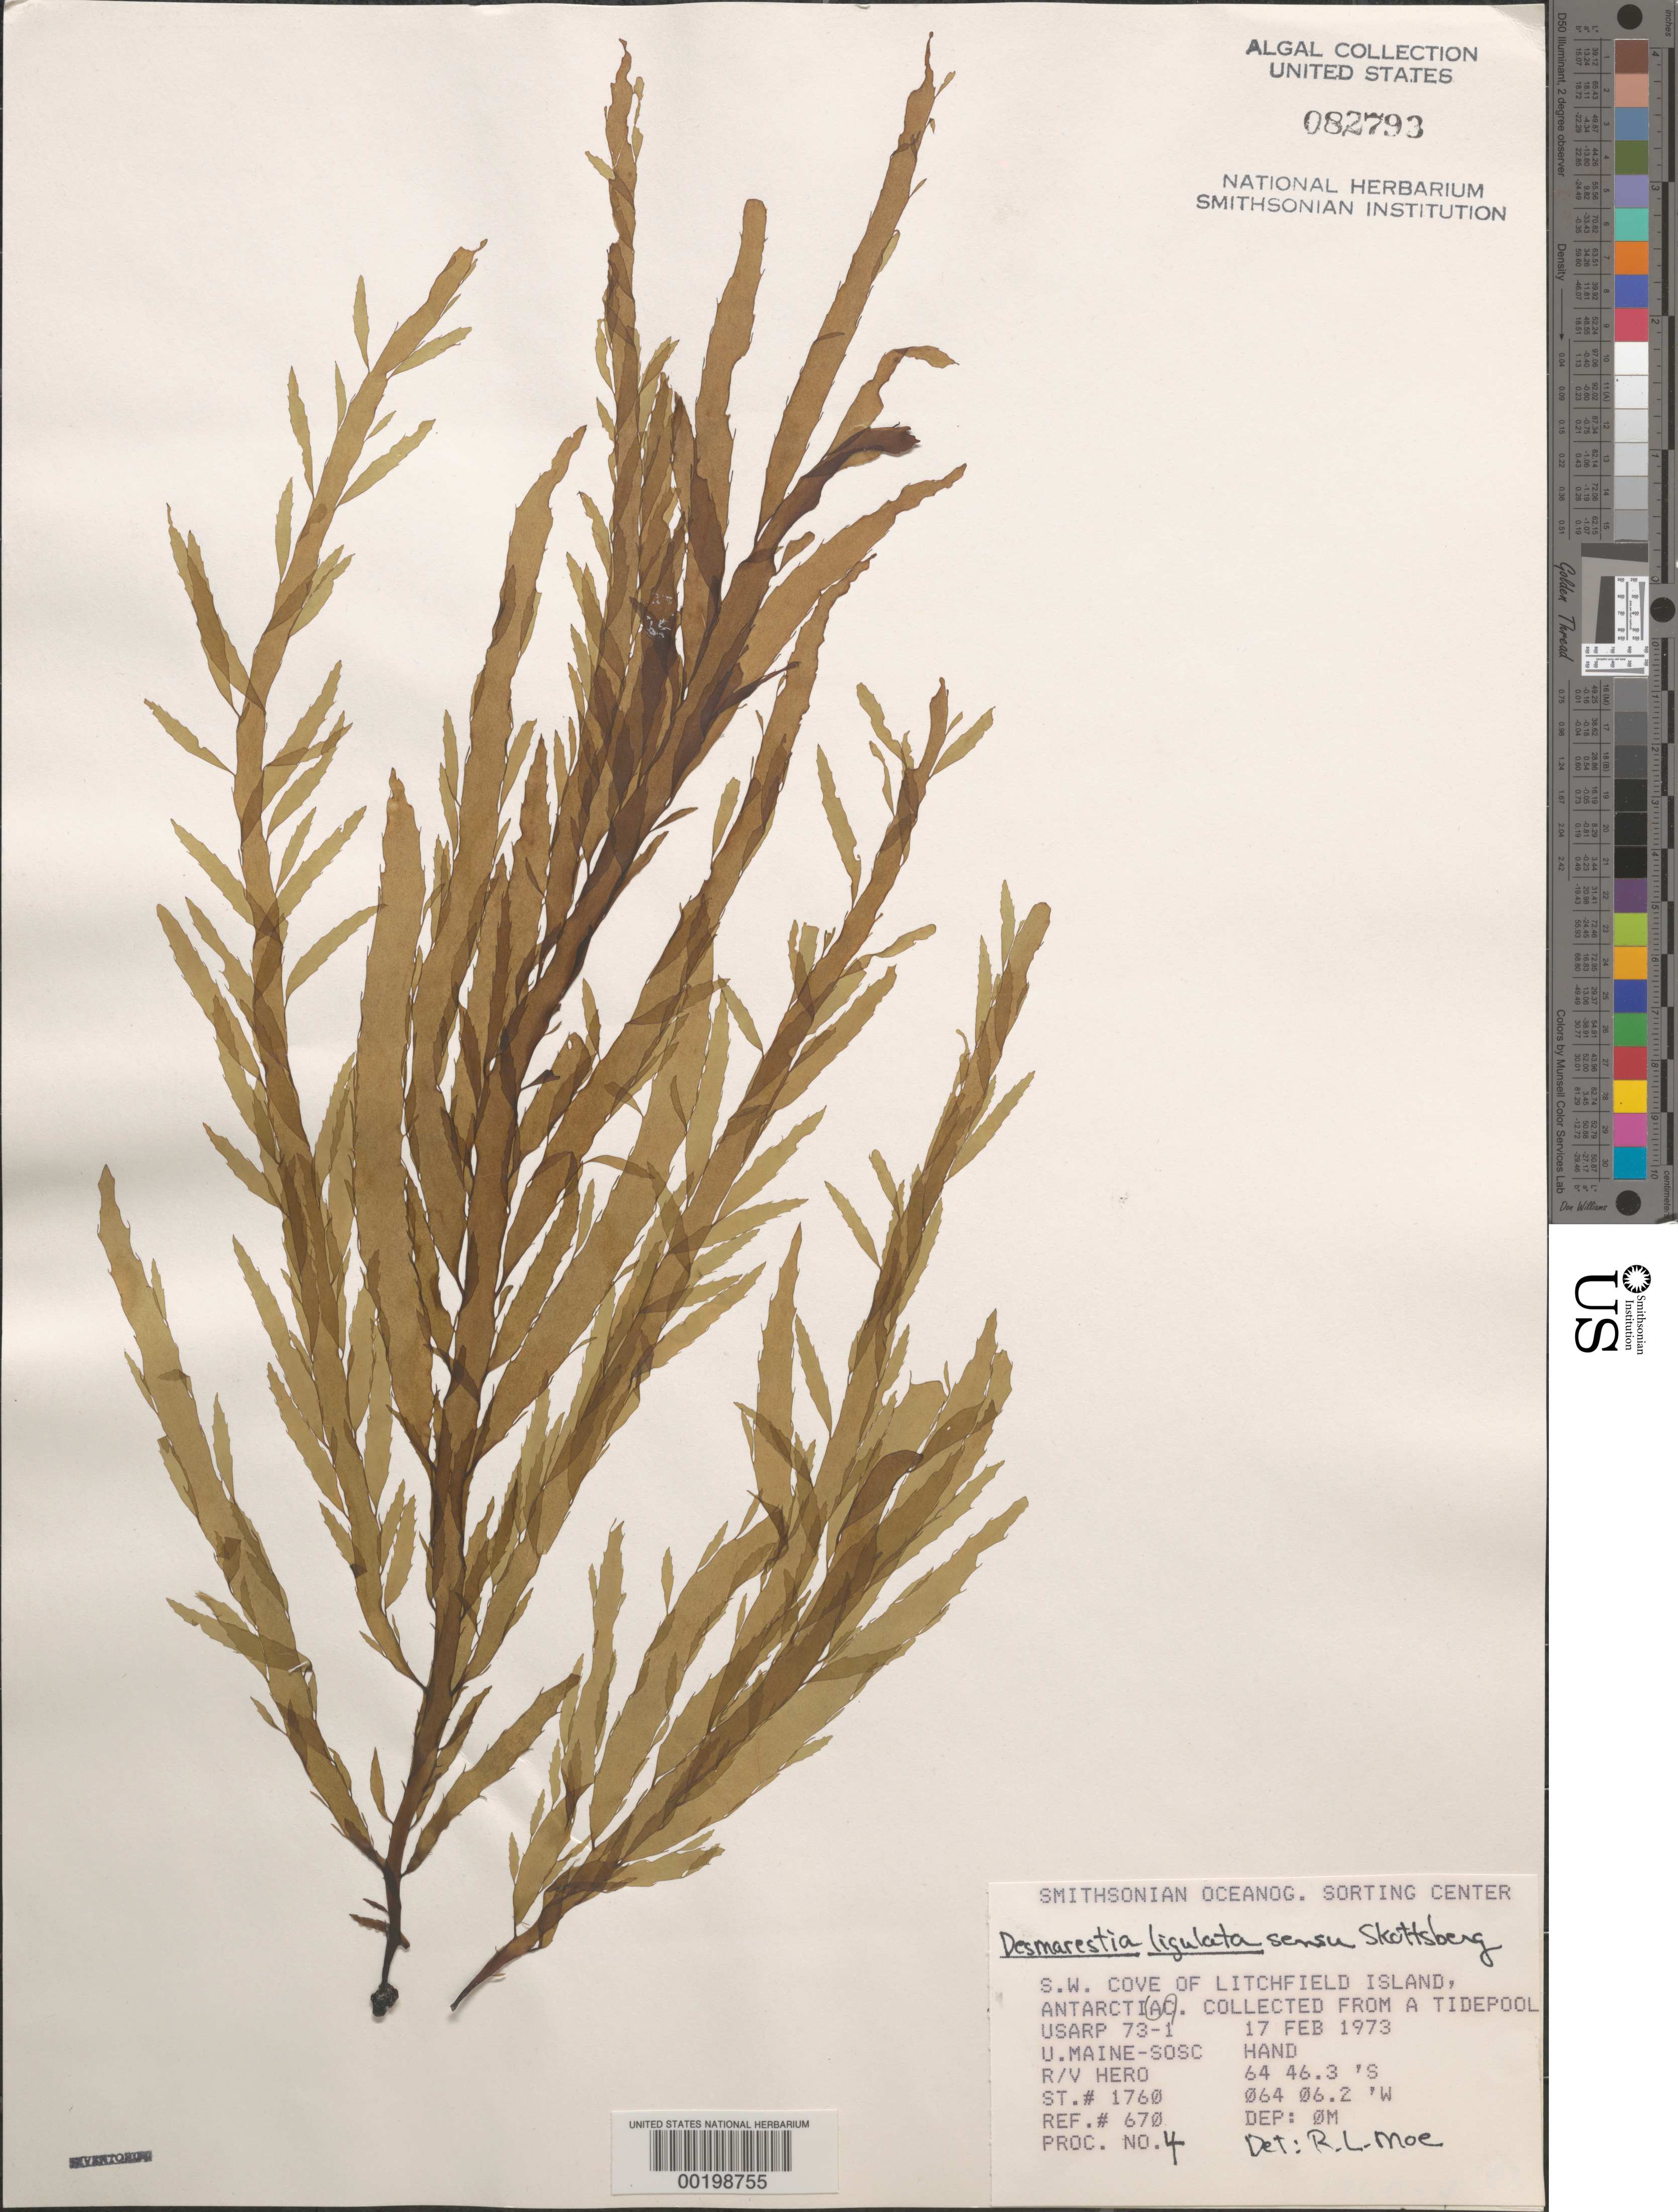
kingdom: Chromista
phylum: Ochrophyta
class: Phaeophyceae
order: Desmarestiales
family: Desmarestiaceae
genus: Desmarestia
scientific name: Desmarestia ligulata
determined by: Moe, R. L.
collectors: University of Maine - SOSC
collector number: Station 1760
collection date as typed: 17 Feb 1973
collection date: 1973-02-17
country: Antarctica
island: Litchfield Island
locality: Southwest Cove, Antarctic Peninsula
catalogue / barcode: US 82793